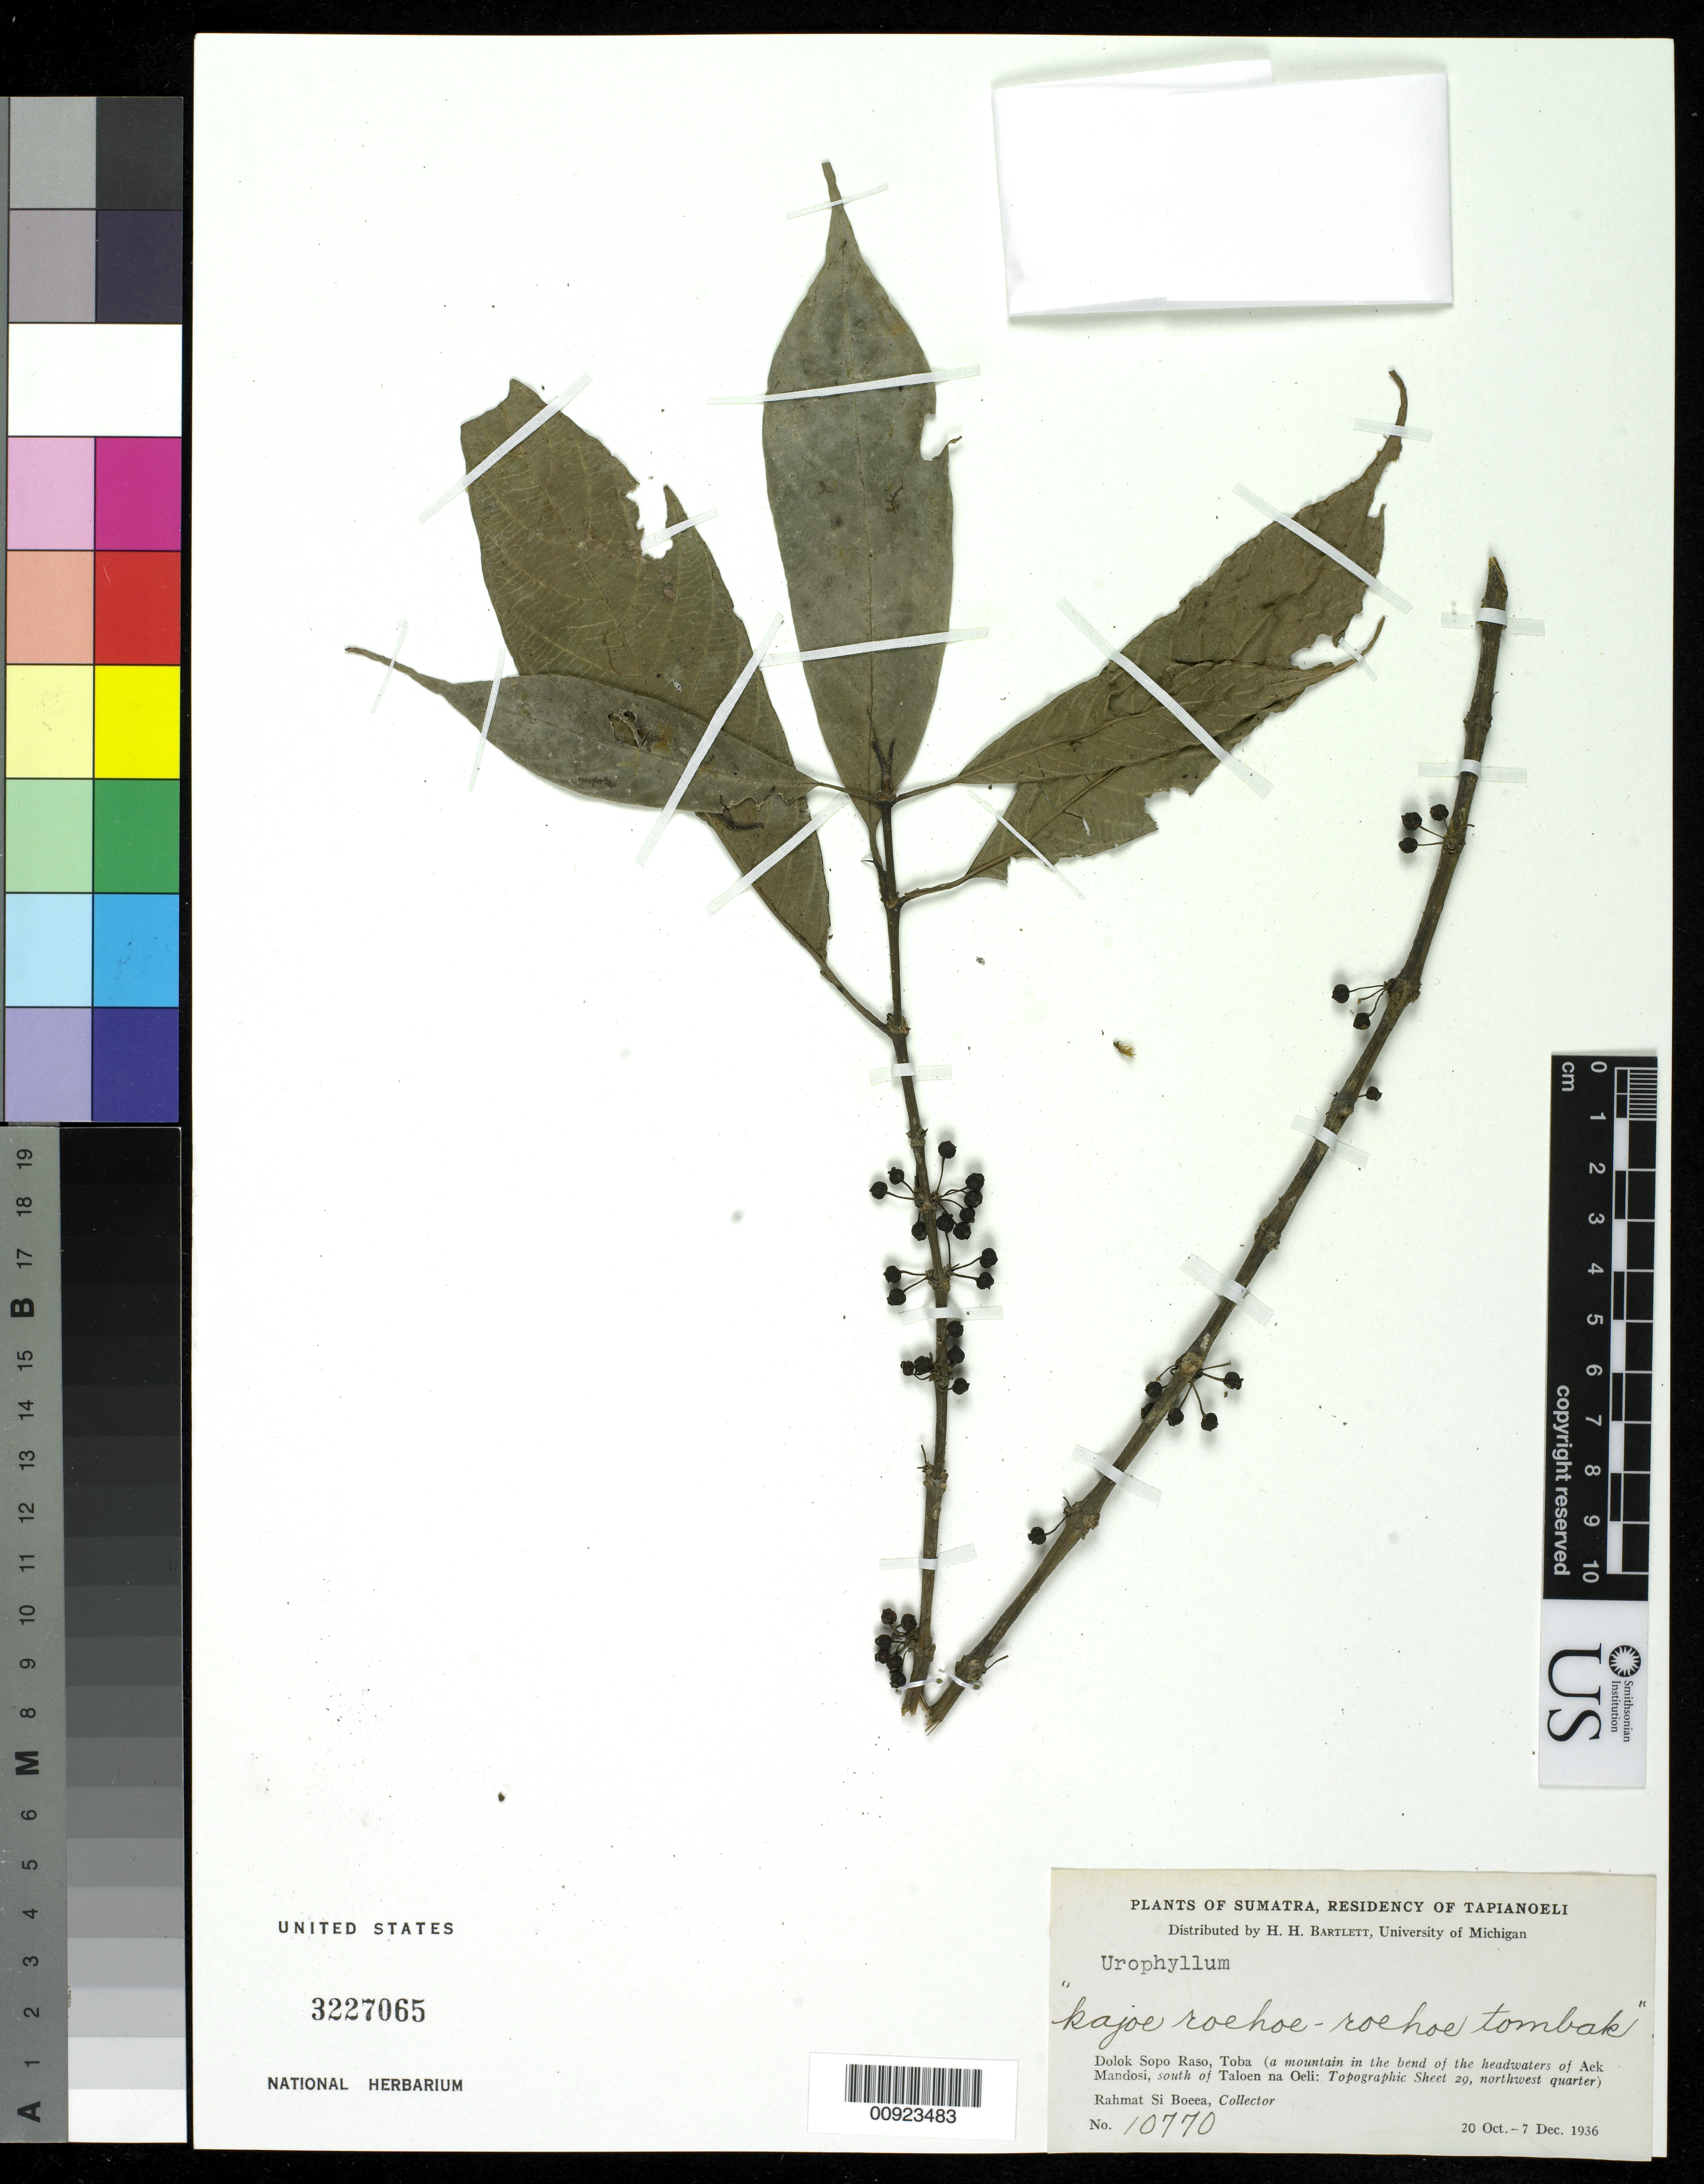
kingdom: Plantae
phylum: Tracheophyta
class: Magnoliopsida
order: Gentianales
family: Rubiaceae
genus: Urophyllum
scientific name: Urophyllum sp.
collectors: Rahmat Si Boeea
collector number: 10770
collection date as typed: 20 Oct 1936 to 07 Dec 1936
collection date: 1936-10-20/1936-12-07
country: Indonesia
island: Sumatra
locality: Dolok Sopo Raso, Toba ( a mountain in the bend of the headwaters of Aek Mandosi, south of Taloen na Oeli)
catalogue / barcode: US 3227065